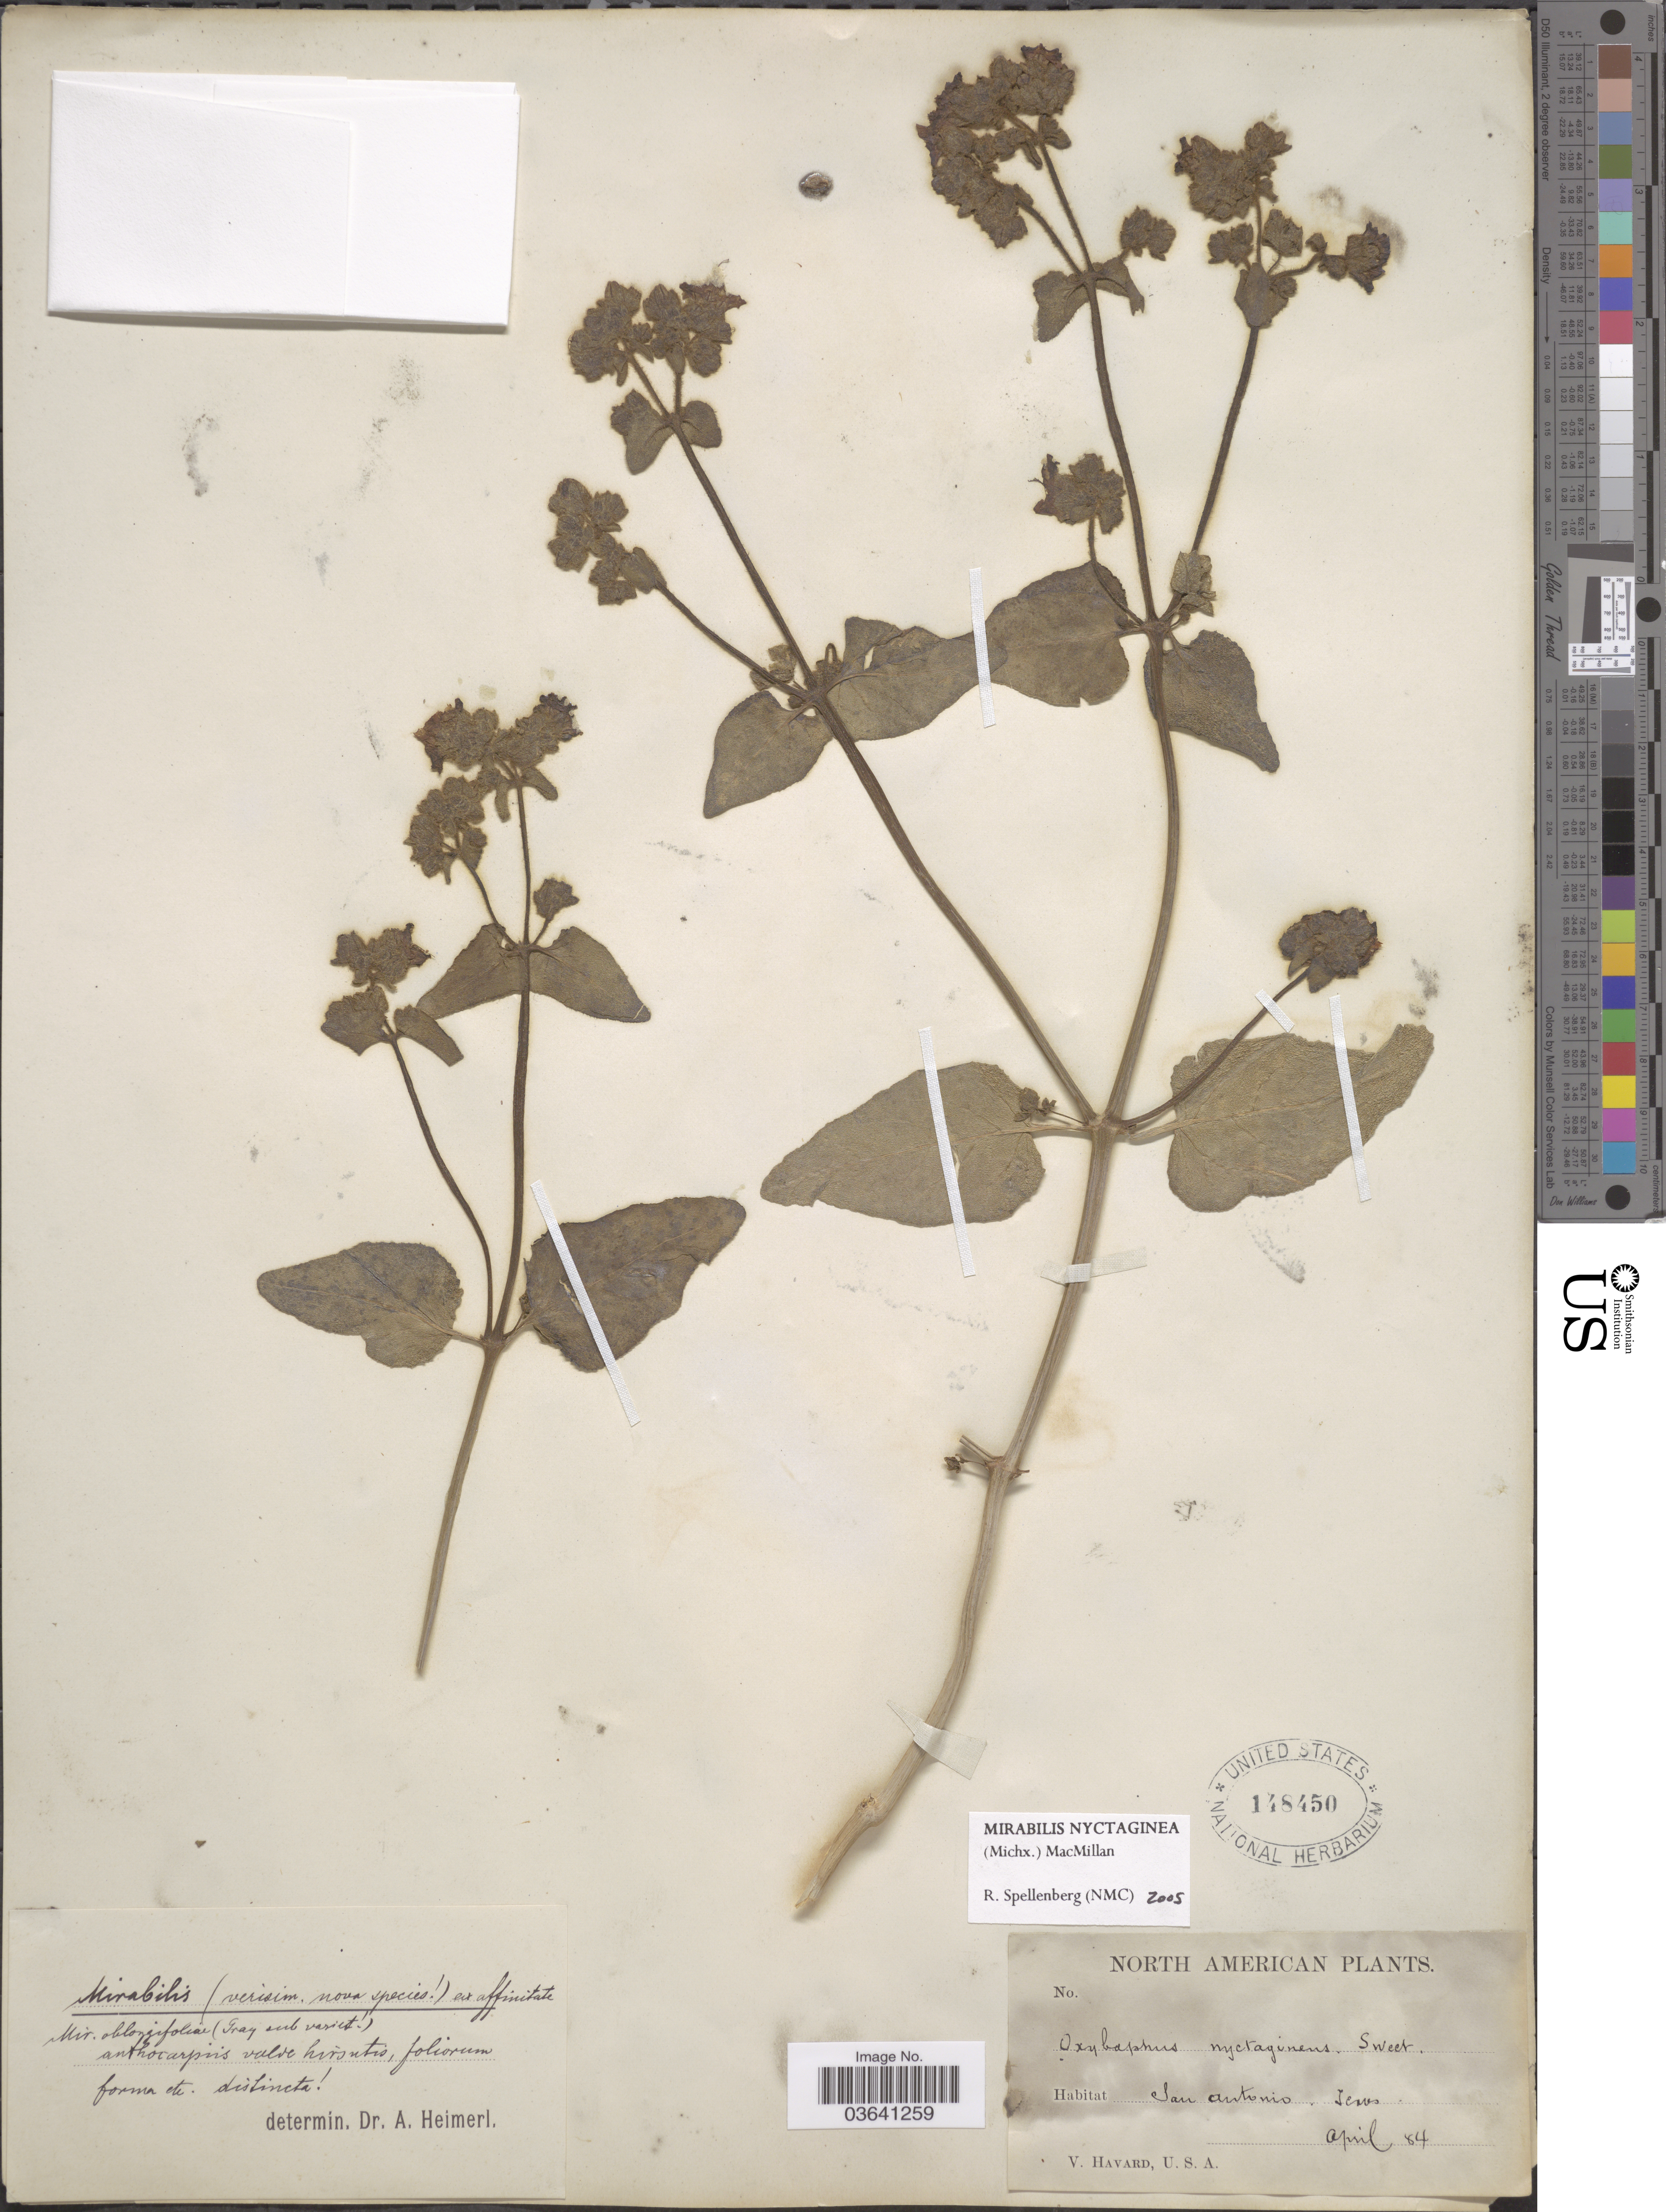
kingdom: Plantae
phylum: Tracheophyta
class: Magnoliopsida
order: Caryophyllales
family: Nyctaginaceae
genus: Mirabilis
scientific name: Mirabilis nyctaginea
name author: (Michx.) MacMill.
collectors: V. Havard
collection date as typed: Transcribed d/m/y: /4/84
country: United States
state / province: Texas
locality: San Antonio.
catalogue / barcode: US 148450